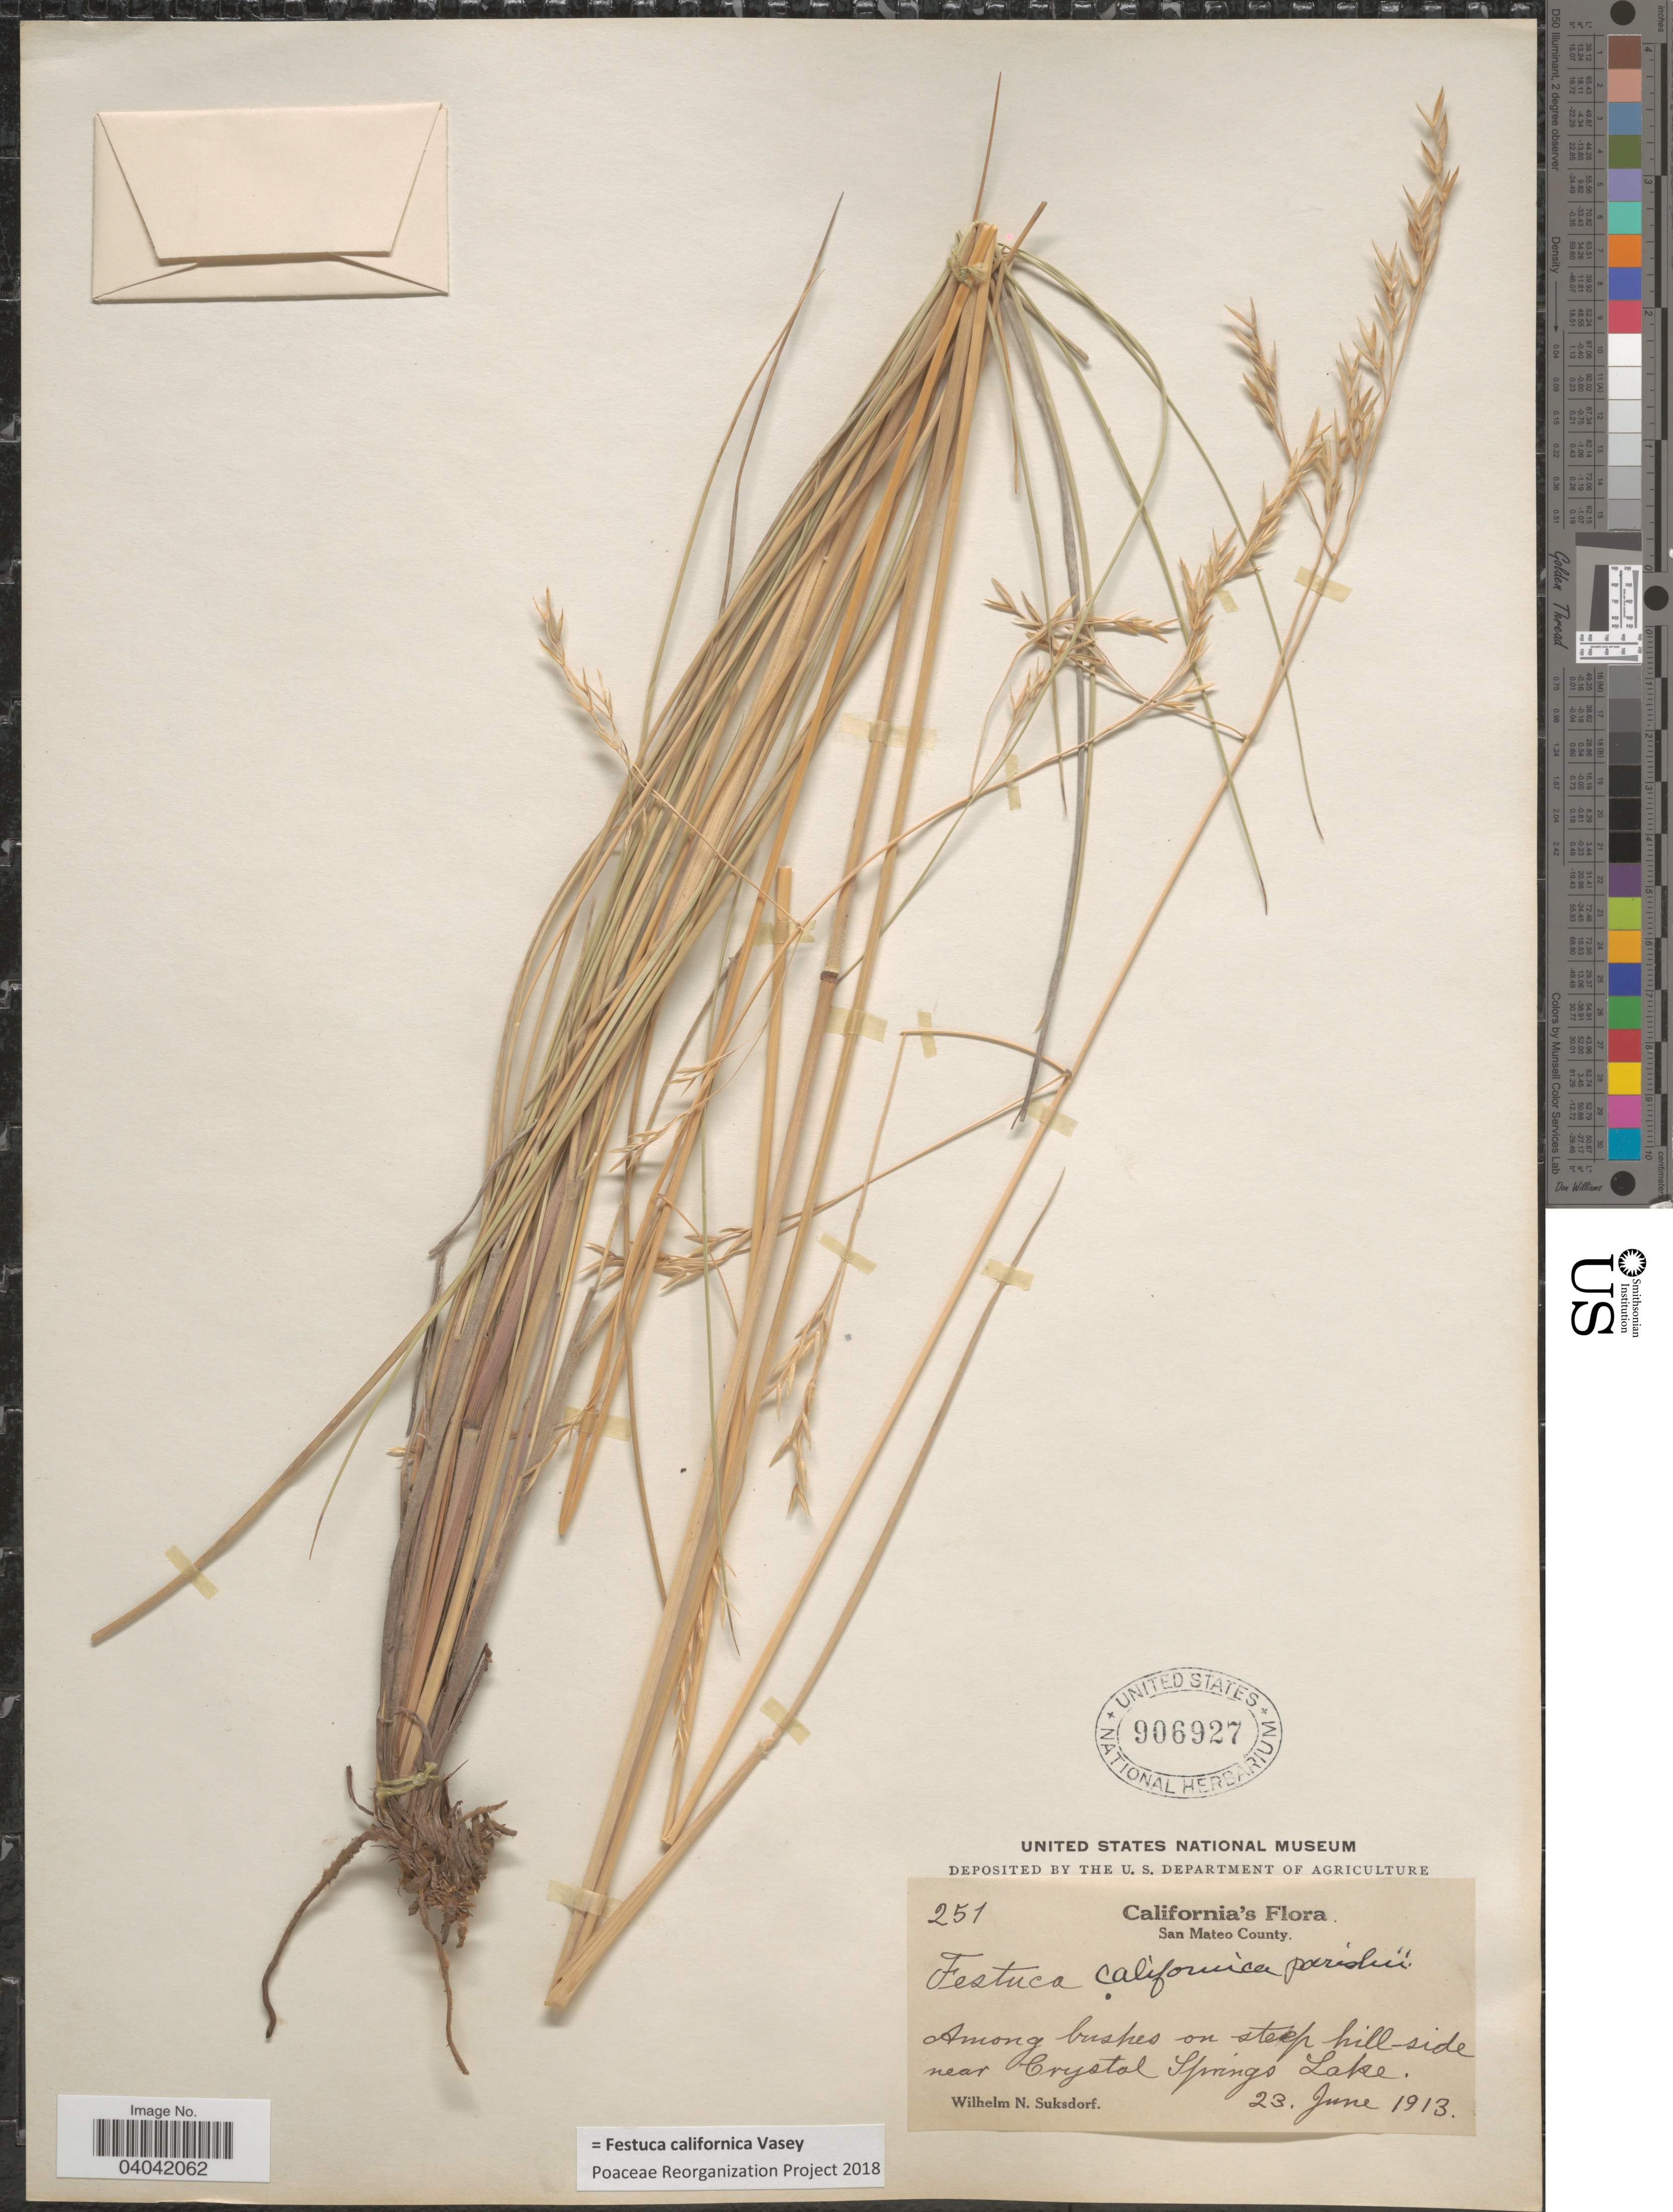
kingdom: Plantae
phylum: Tracheophyta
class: Liliopsida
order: Poales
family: Poaceae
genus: Festuca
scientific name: Festuca californica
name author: Vasey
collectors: W. N. Suksdorf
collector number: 251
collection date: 1913-06-23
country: United States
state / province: California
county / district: San Mateo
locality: San Mateo County. Among bushes on steep hill side near Crystal Springs Lake.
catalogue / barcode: US 906927